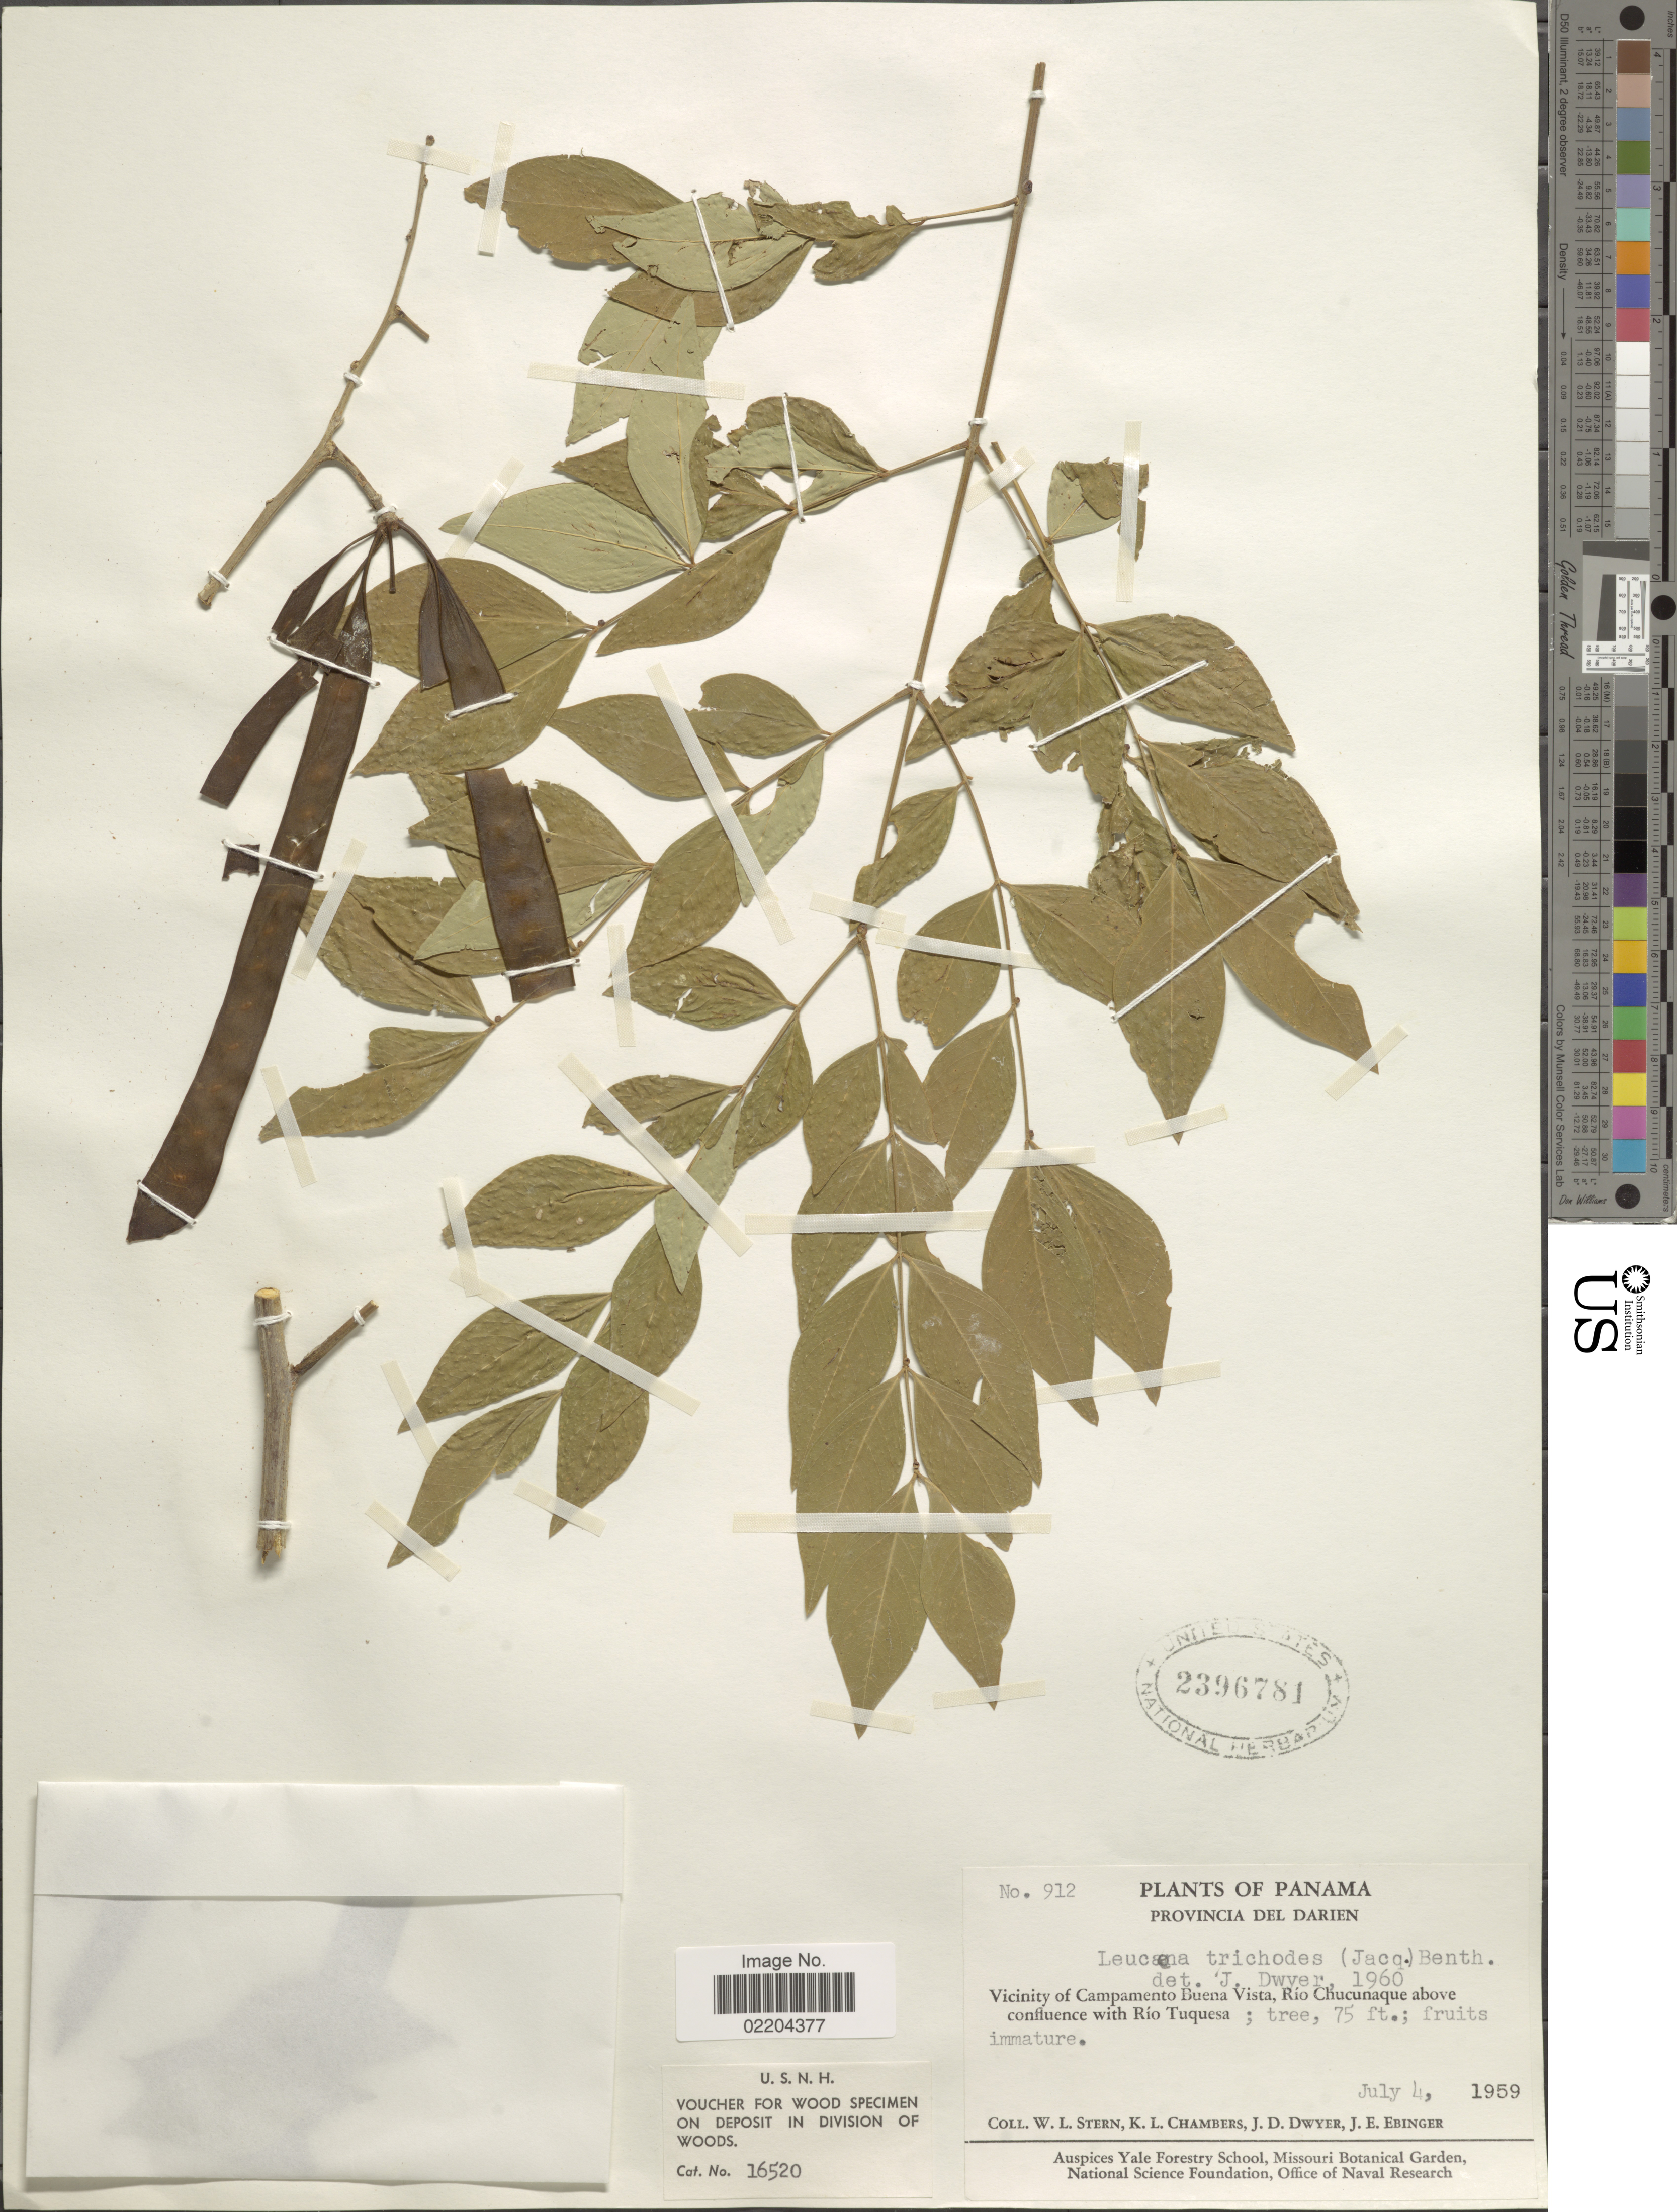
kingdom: Plantae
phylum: Tracheophyta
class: Magnoliopsida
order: Fabales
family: Fabaceae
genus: Leucaena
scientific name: Leucaena multicapitula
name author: Schery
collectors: W. L. Stern, K. Chambers, J. D. Dwyer & J. Ebinger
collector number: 912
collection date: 1959-07-04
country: Panama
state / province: Darién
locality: Provincia del Darien, Vicinity of Campamento Buena Vista, Rio Chucunaque above confluence with Rio Tuquesa.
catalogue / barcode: US 2396781